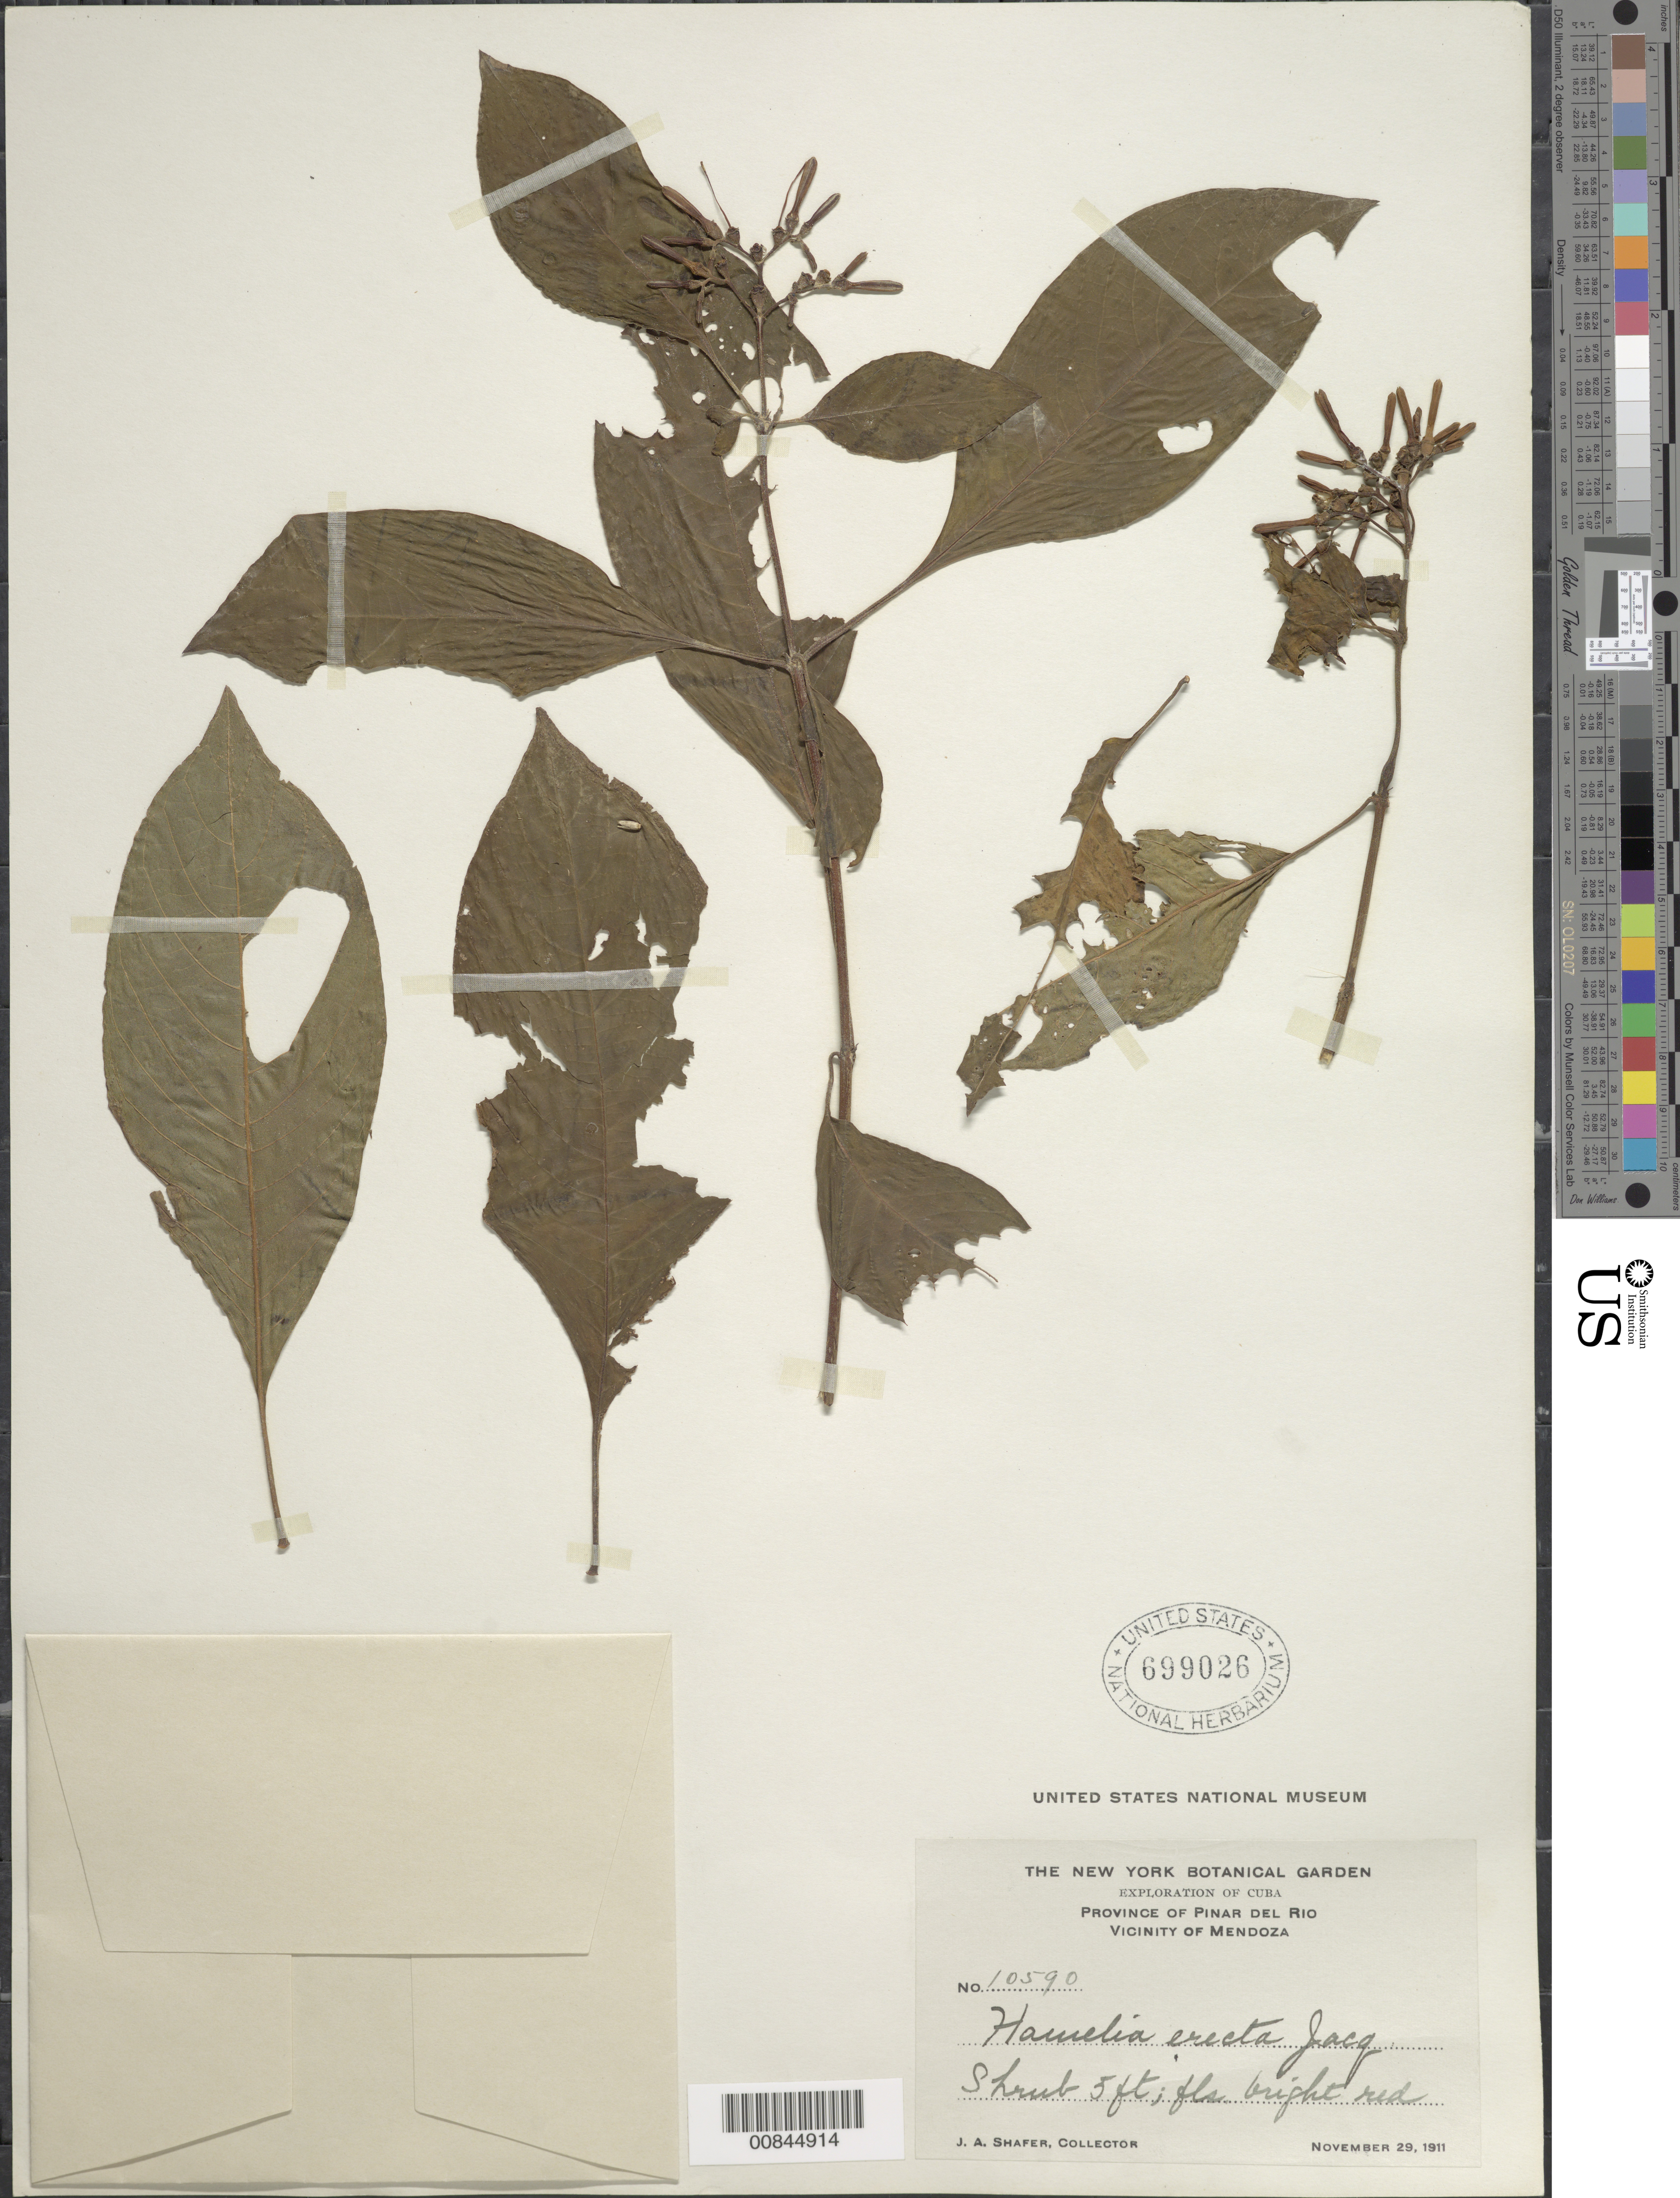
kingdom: Plantae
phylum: Tracheophyta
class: Magnoliopsida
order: Gentianales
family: Rubiaceae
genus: Hamelia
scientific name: Hamelia patens var. patens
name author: Jacq.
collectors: J. A. Shafer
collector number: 10590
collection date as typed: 29 Nov 1911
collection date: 1911-11-29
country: Cuba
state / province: Pinar del Río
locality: Vicinity of Mendoza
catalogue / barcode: US 699026